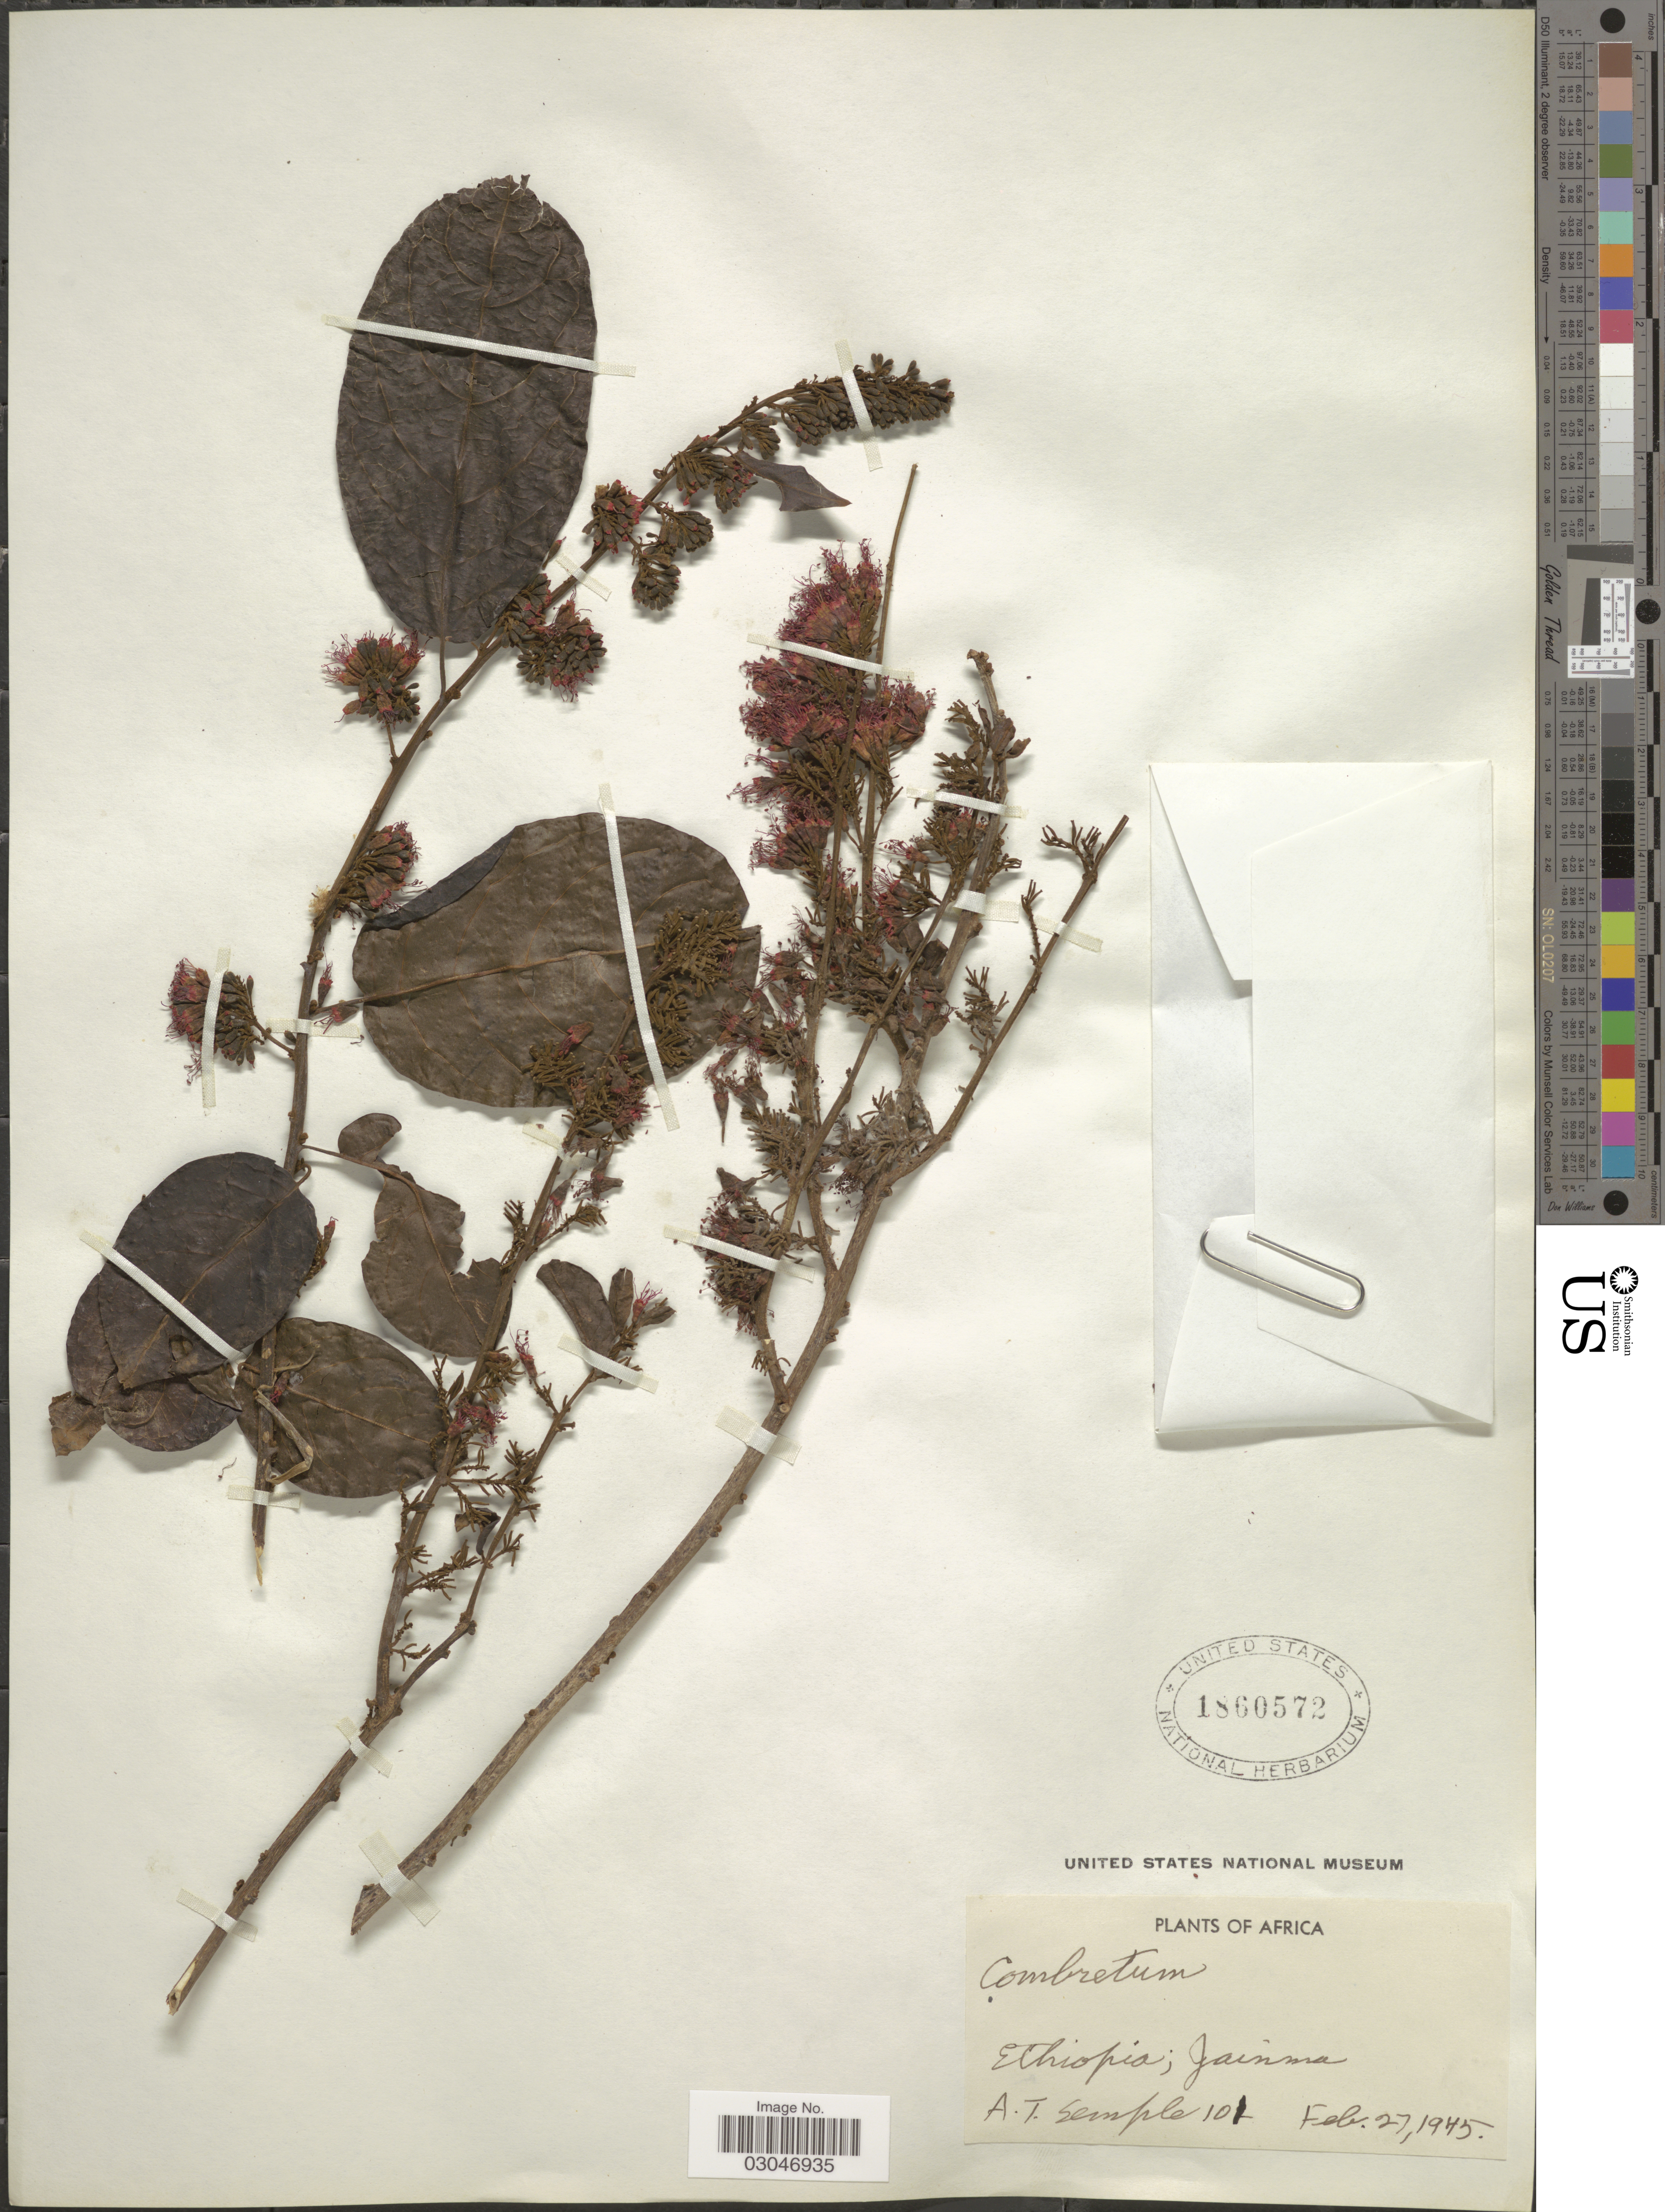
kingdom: Plantae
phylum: Tracheophyta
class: Magnoliopsida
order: Myrtales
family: Combretaceae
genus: Combretum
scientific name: Combretum sp.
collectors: A. Semple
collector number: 101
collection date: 1945-02-27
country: Ethiopia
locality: Jainma.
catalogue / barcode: US 1860572